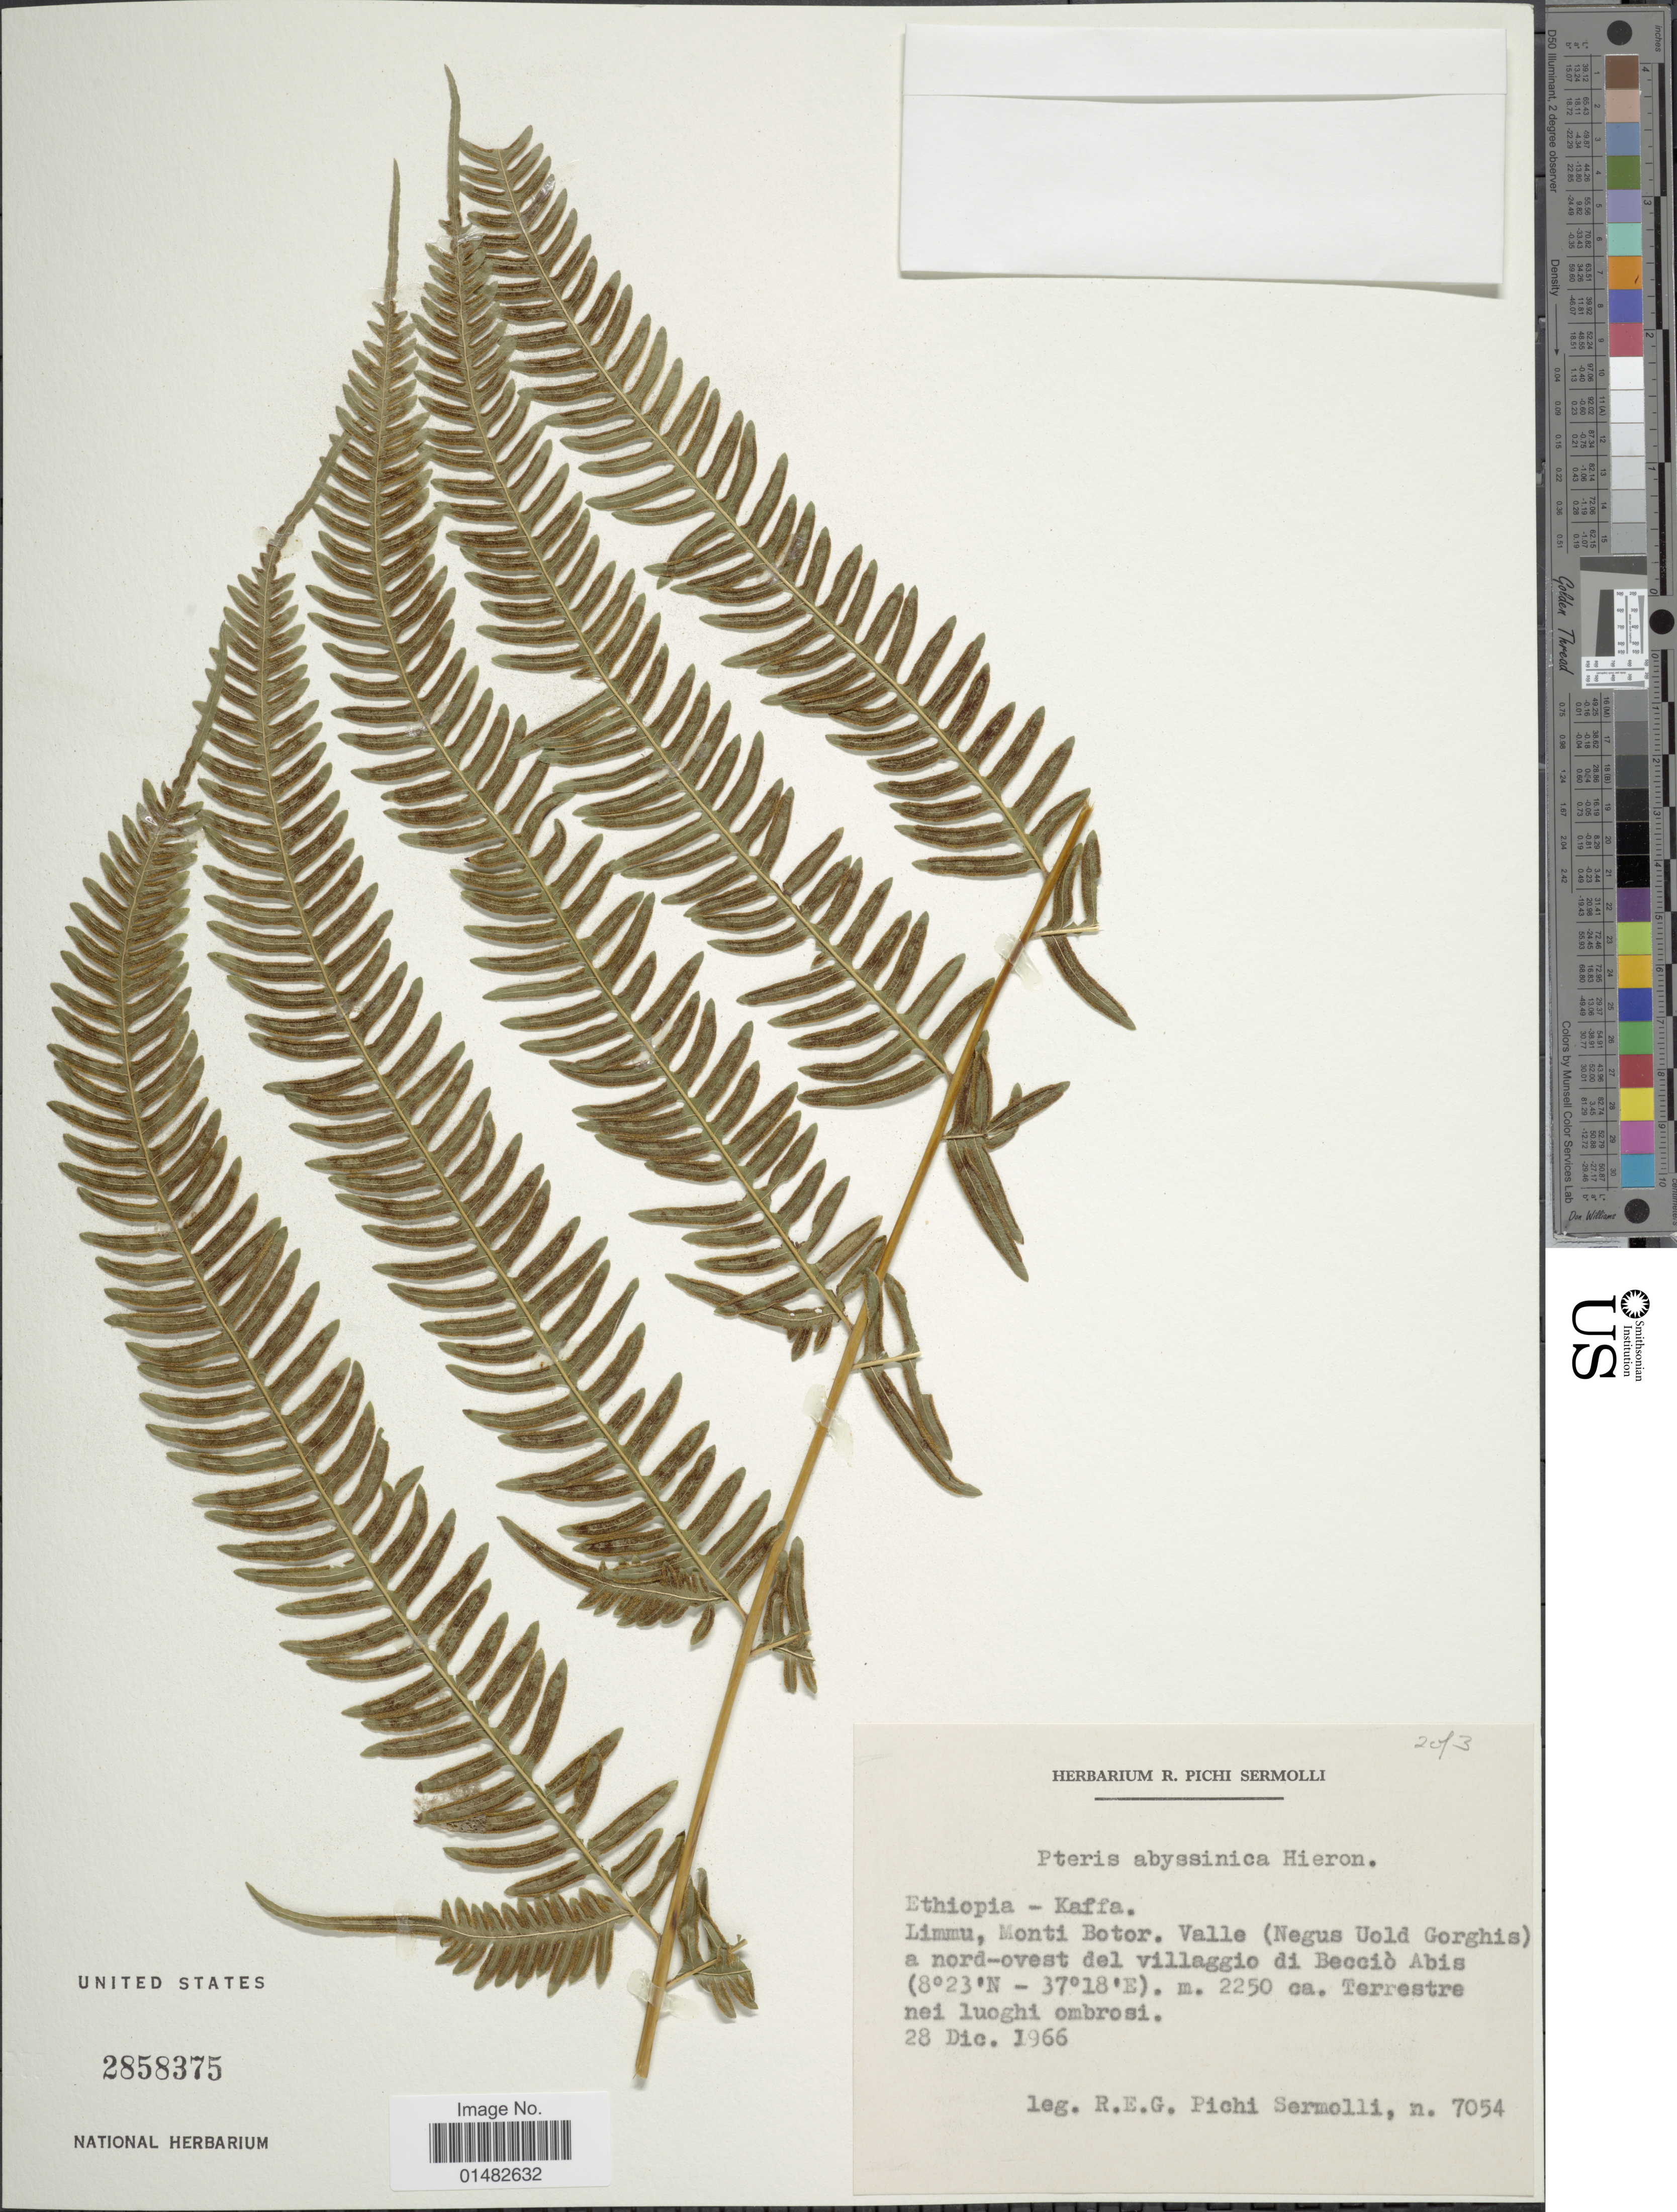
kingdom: Plantae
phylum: Tracheophyta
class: Polypodiopsida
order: Polypodiales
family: Pteridaceae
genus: Pteris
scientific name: Pteris abyssinica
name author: Hieron.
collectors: R. E. Pichi-Sermolli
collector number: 7054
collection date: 1966-12-28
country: Ethiopia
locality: Kaffa, Limmu, Monti Botor, Valle (Negus Uold Gorghis) a nord-ovest del villaggio di Beccio Abis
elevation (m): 2250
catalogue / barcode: US 2858375